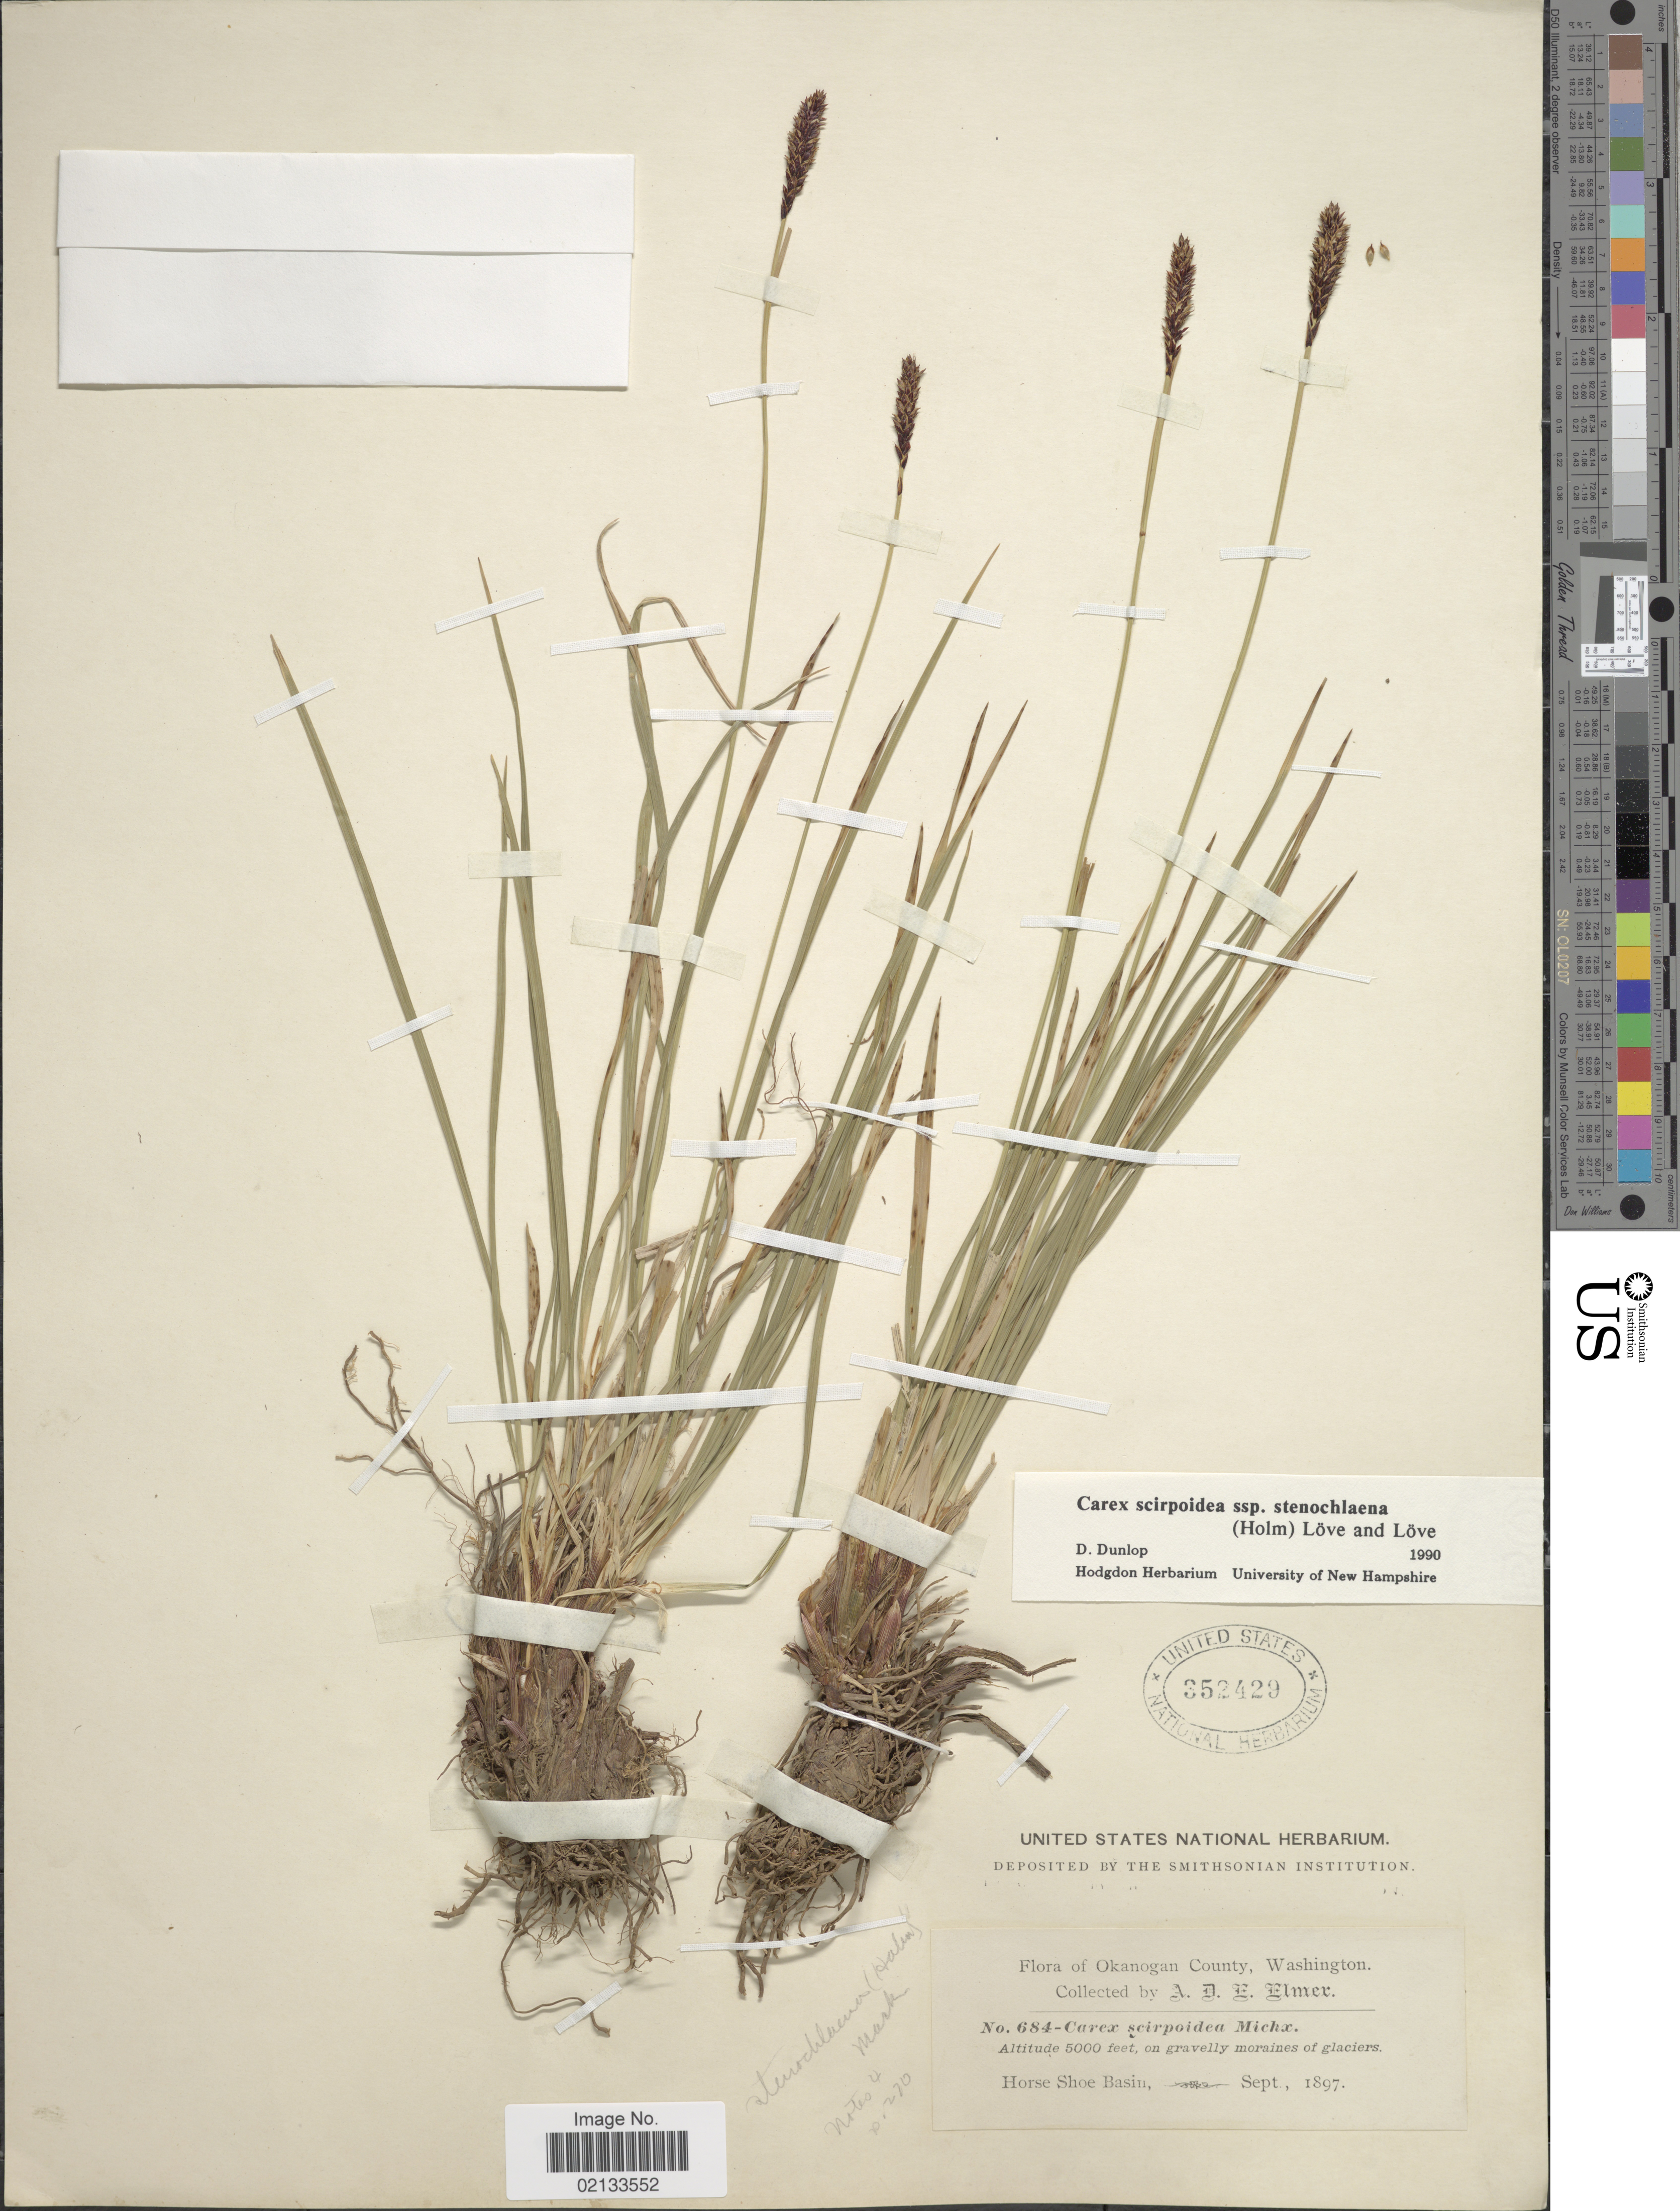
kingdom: Plantae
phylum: Tracheophyta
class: Liliopsida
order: Poales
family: Cyperaceae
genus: Carex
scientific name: Carex scirpoidea subsp. stenochloena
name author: (Holm) Á. Löve & D. Löve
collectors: A. D. E. Elmer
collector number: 684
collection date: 1897-09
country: United States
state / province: Washington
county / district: Okanogan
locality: Okanogan County, on gravelley moraines of glaciers, Horse Shoe Basin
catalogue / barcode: US 352429